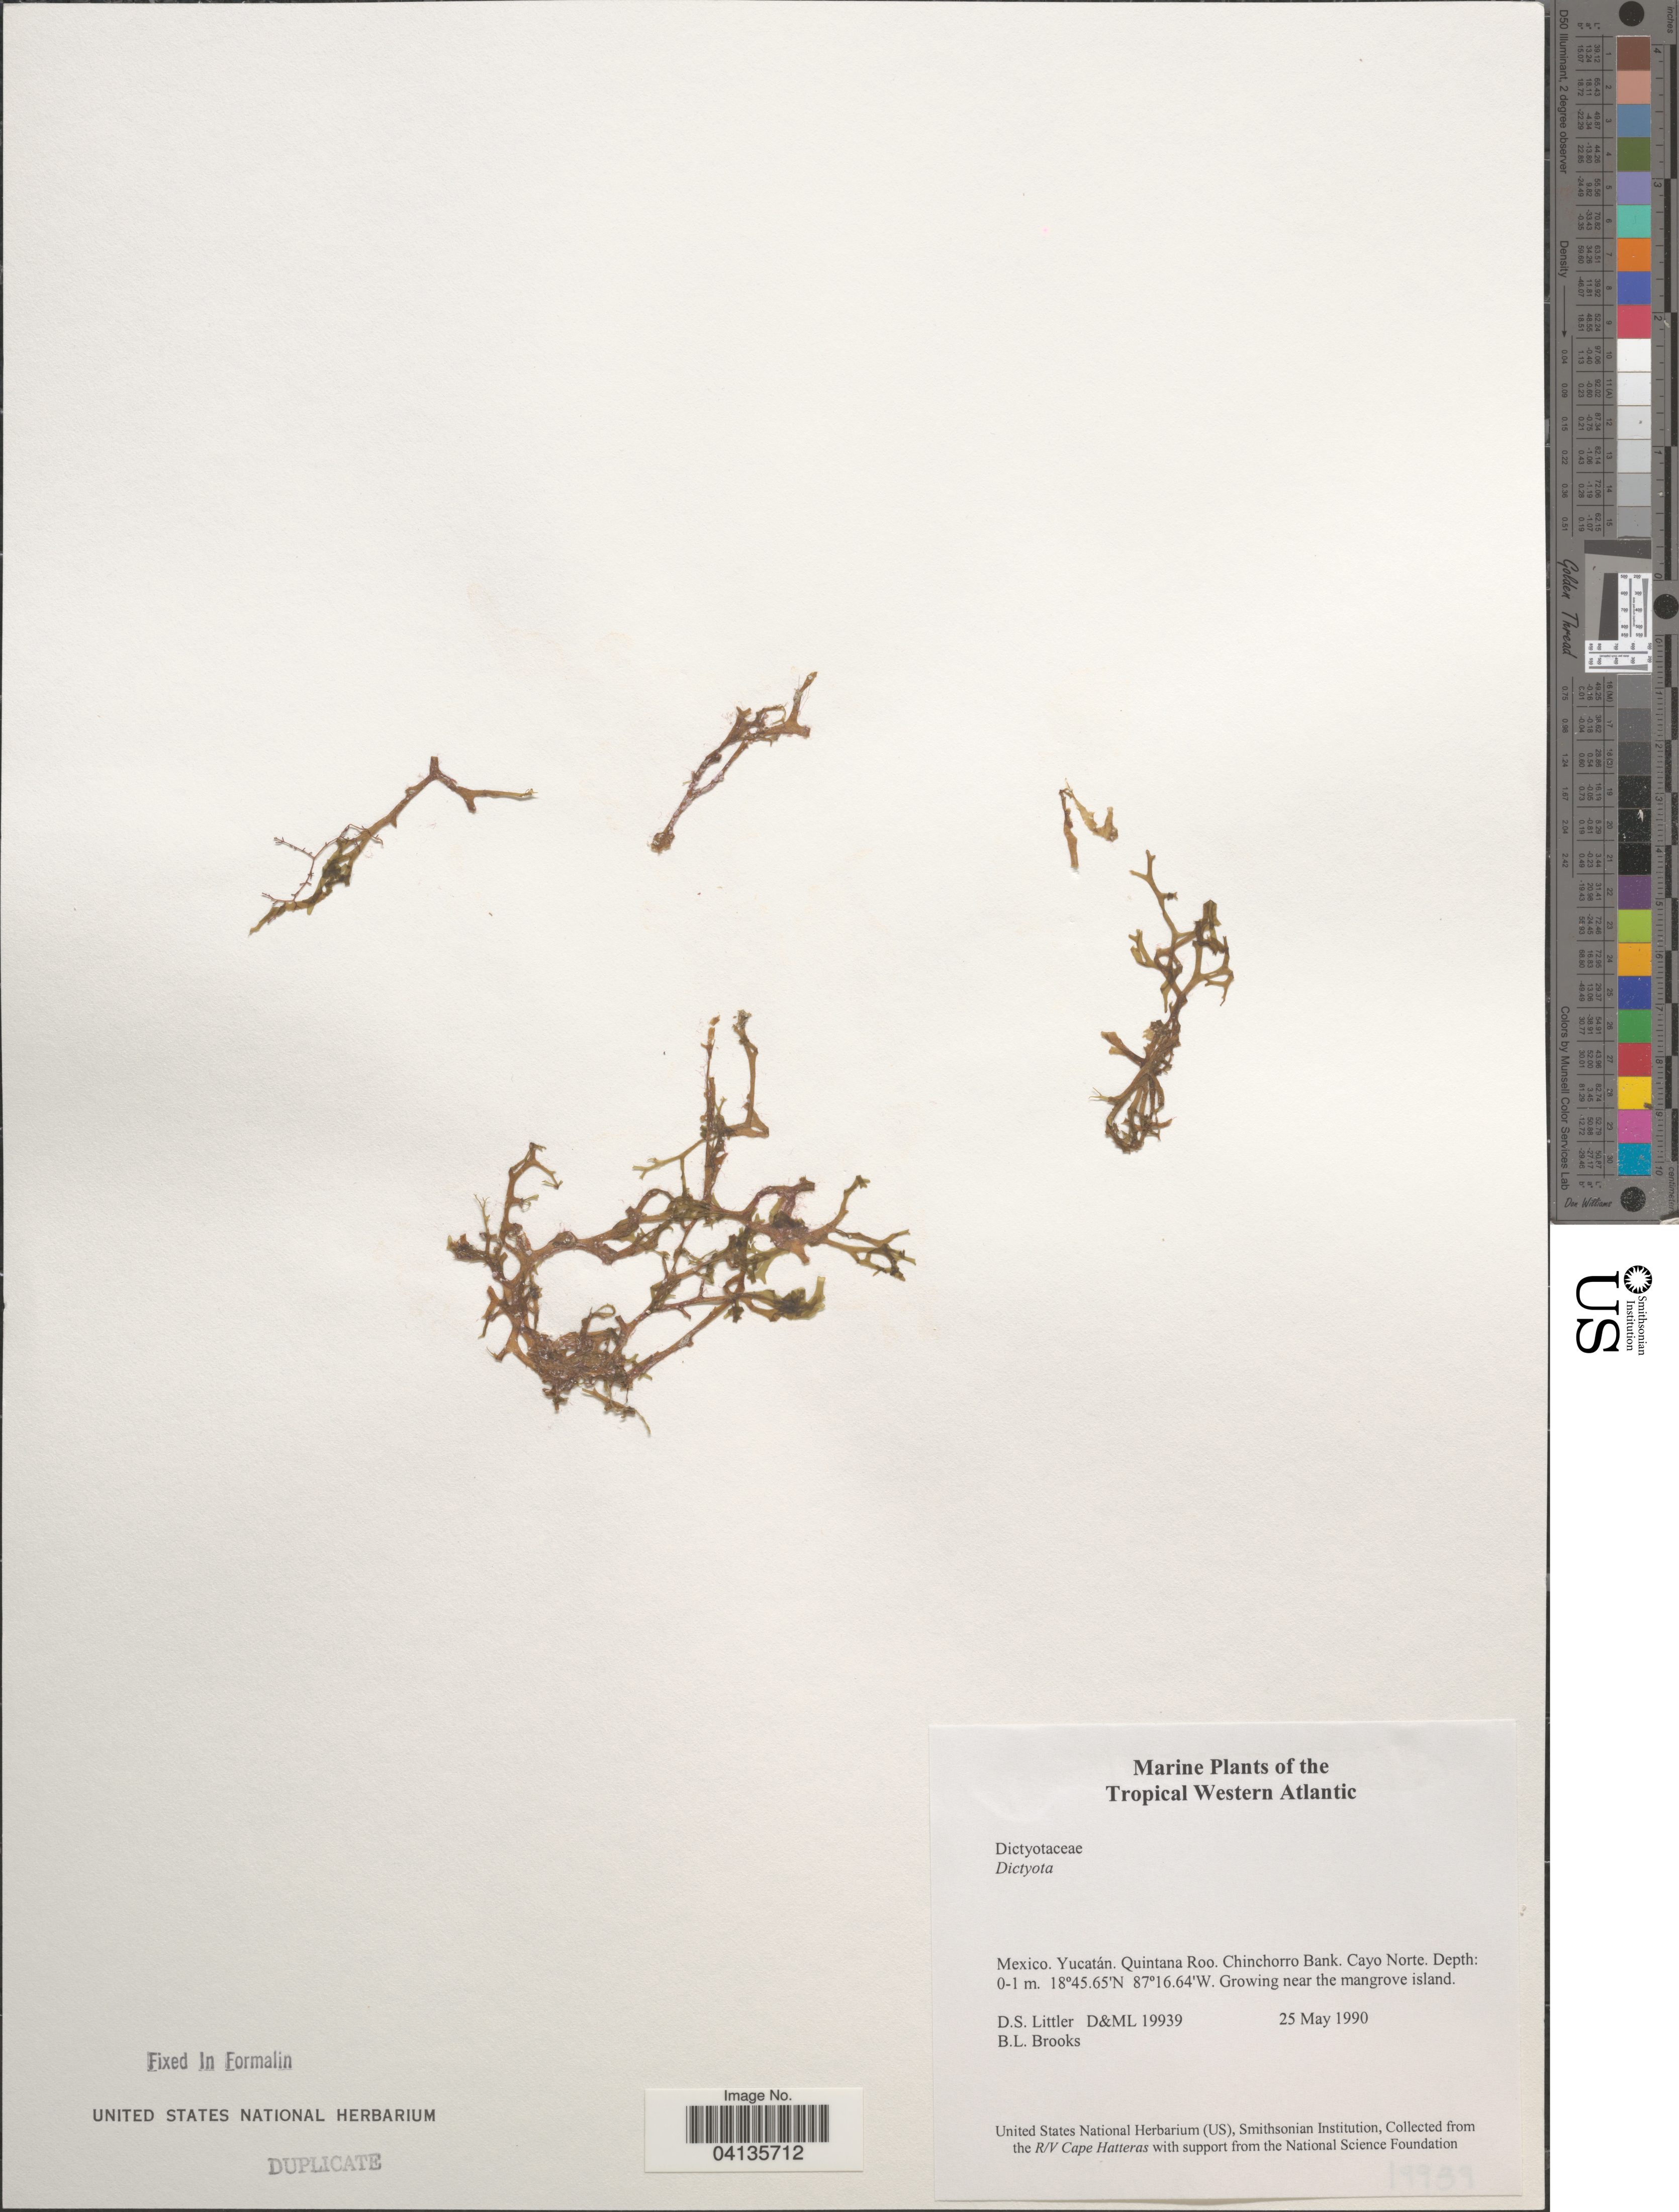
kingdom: Chromista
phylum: Ochrophyta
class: Phaeophyceae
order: Dictyotales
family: Dictyotaceae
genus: Dictyota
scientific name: Dictyota sp.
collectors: D. S. Littler & B. Brooks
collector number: D&ML19939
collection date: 1990-05-25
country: Mexico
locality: Tropical Western Atlantic. Yucatán. Quintana Roo. Chinchorro Bank. Cayo Norte. Growing near the mangrove island.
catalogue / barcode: US 238538